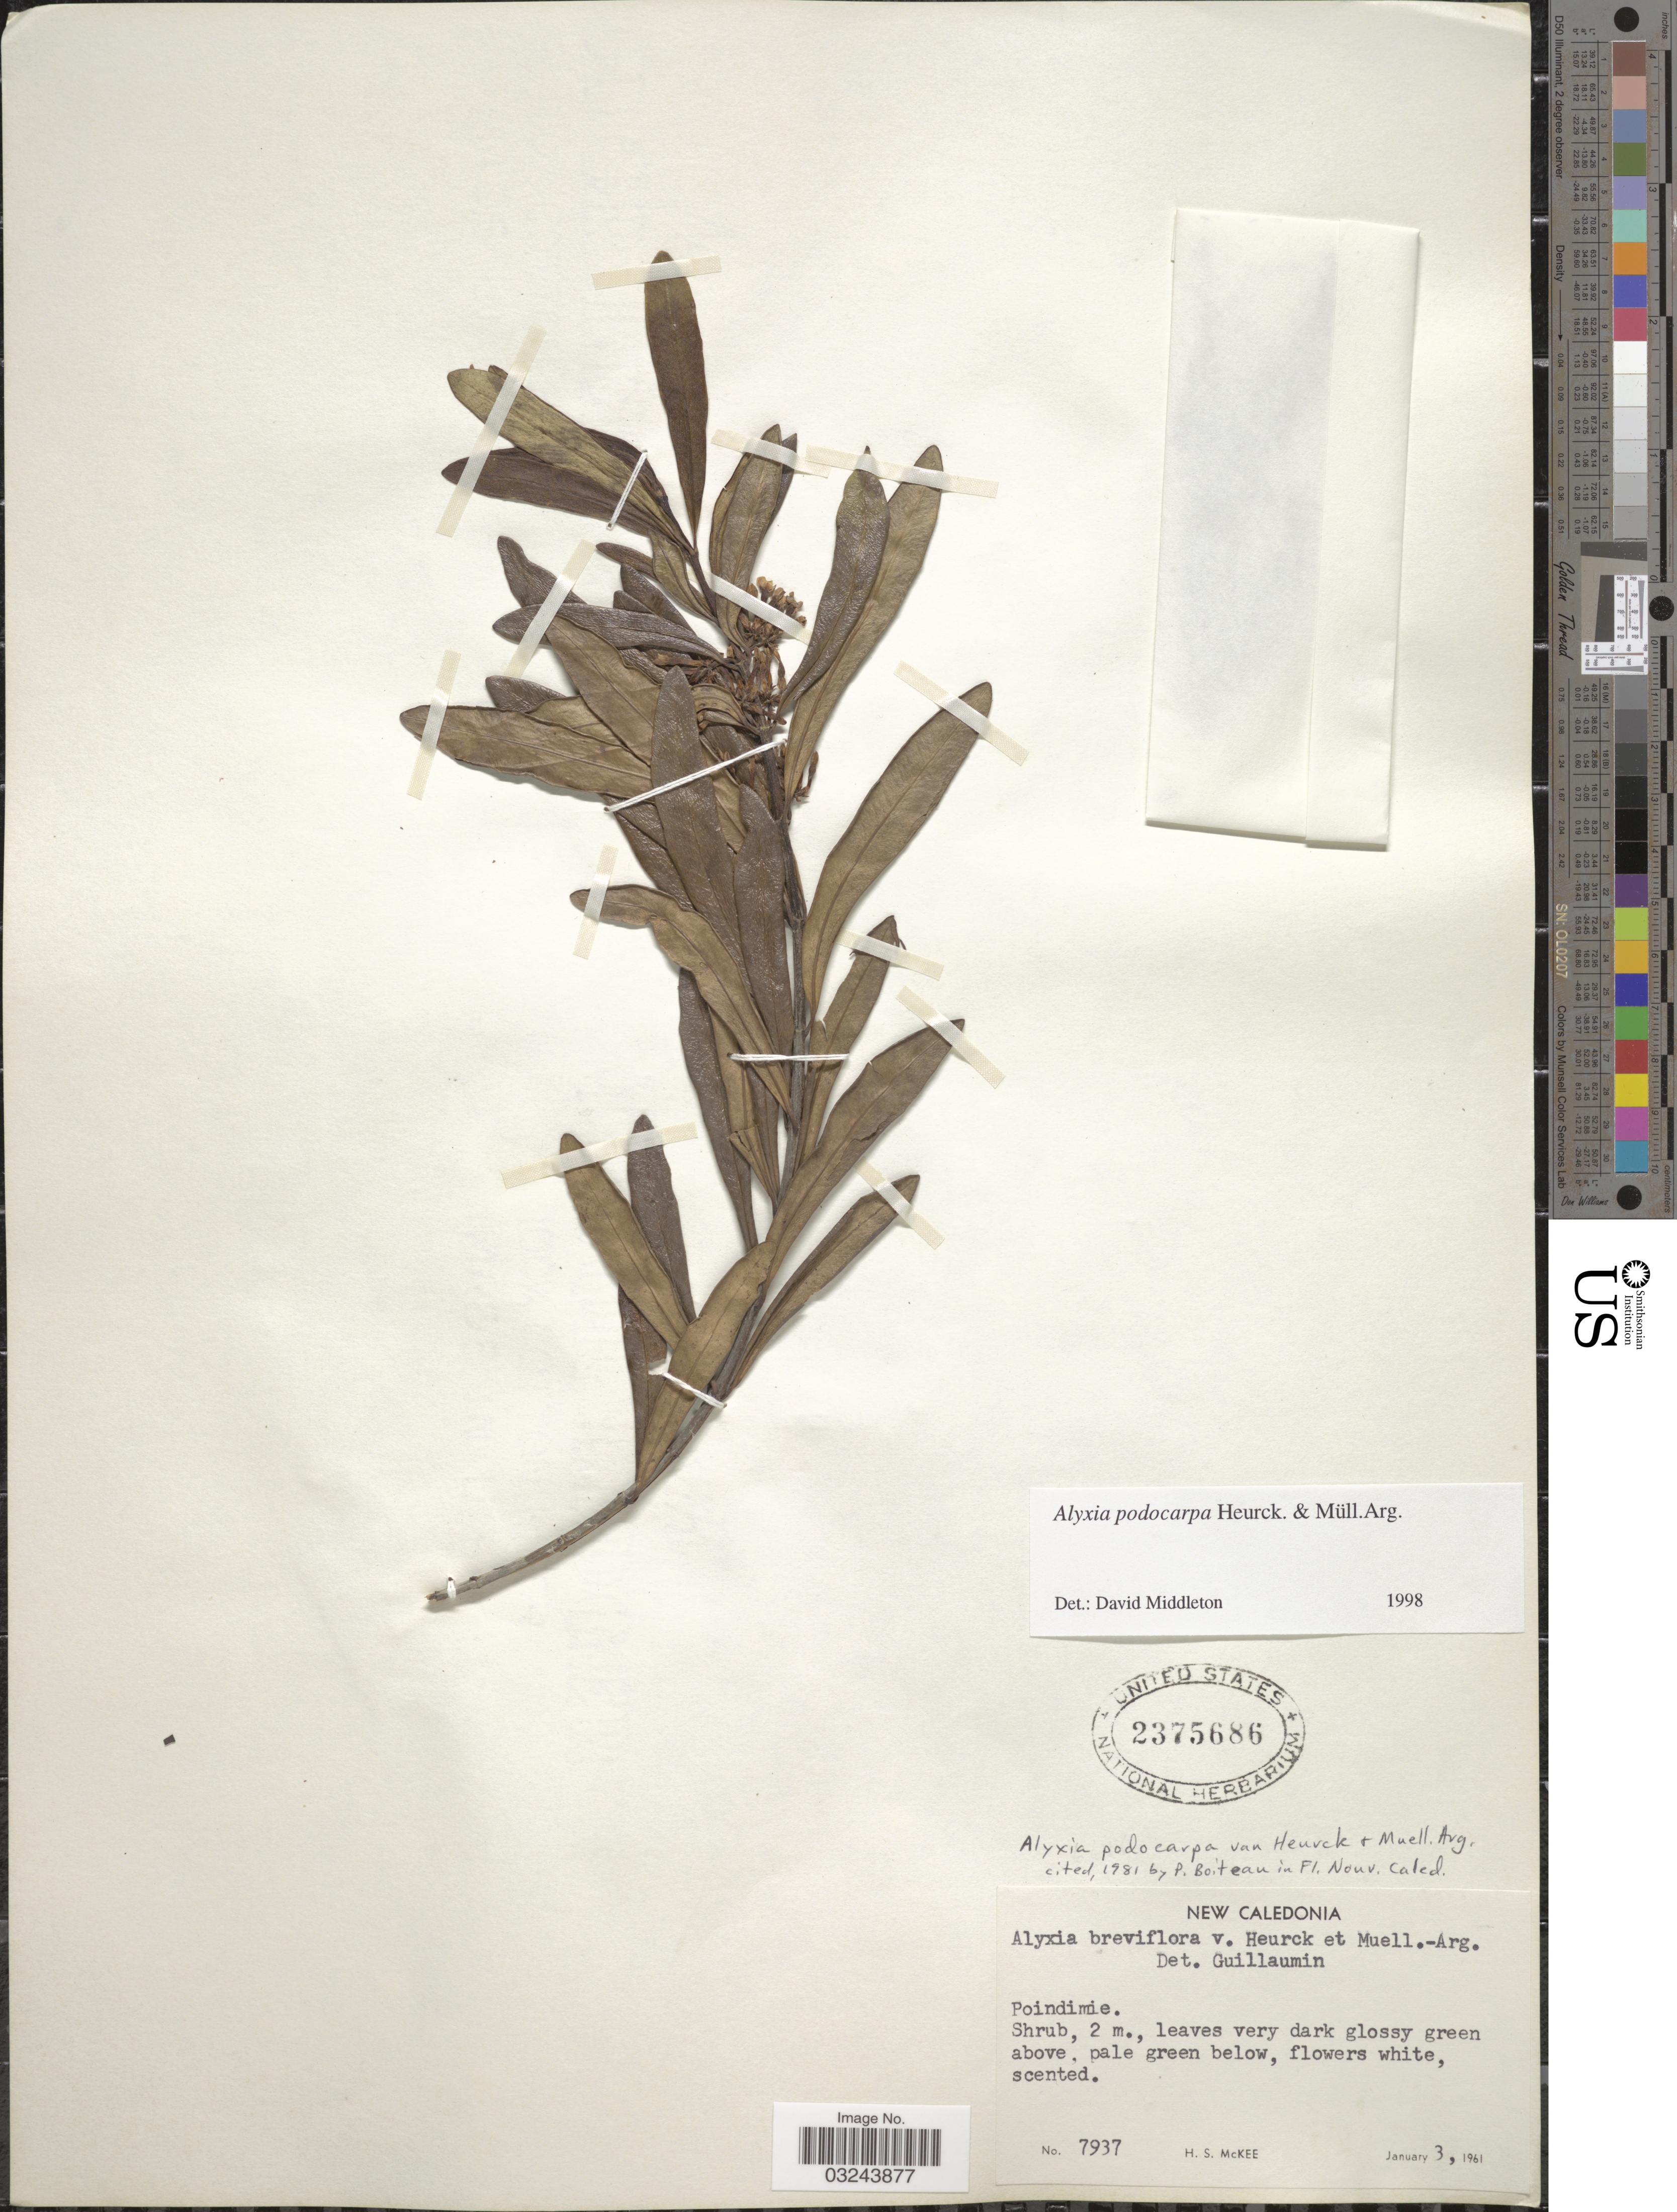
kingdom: Plantae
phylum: Tracheophyta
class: Magnoliopsida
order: Gentianales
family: Apocynaceae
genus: Alyxia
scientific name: Alyxia podocarpa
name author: Van Heurck & Müll. Arg.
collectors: H. S. McKee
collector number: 7937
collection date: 1961-01-03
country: New Caledonia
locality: Poindimie.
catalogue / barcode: US 2375686